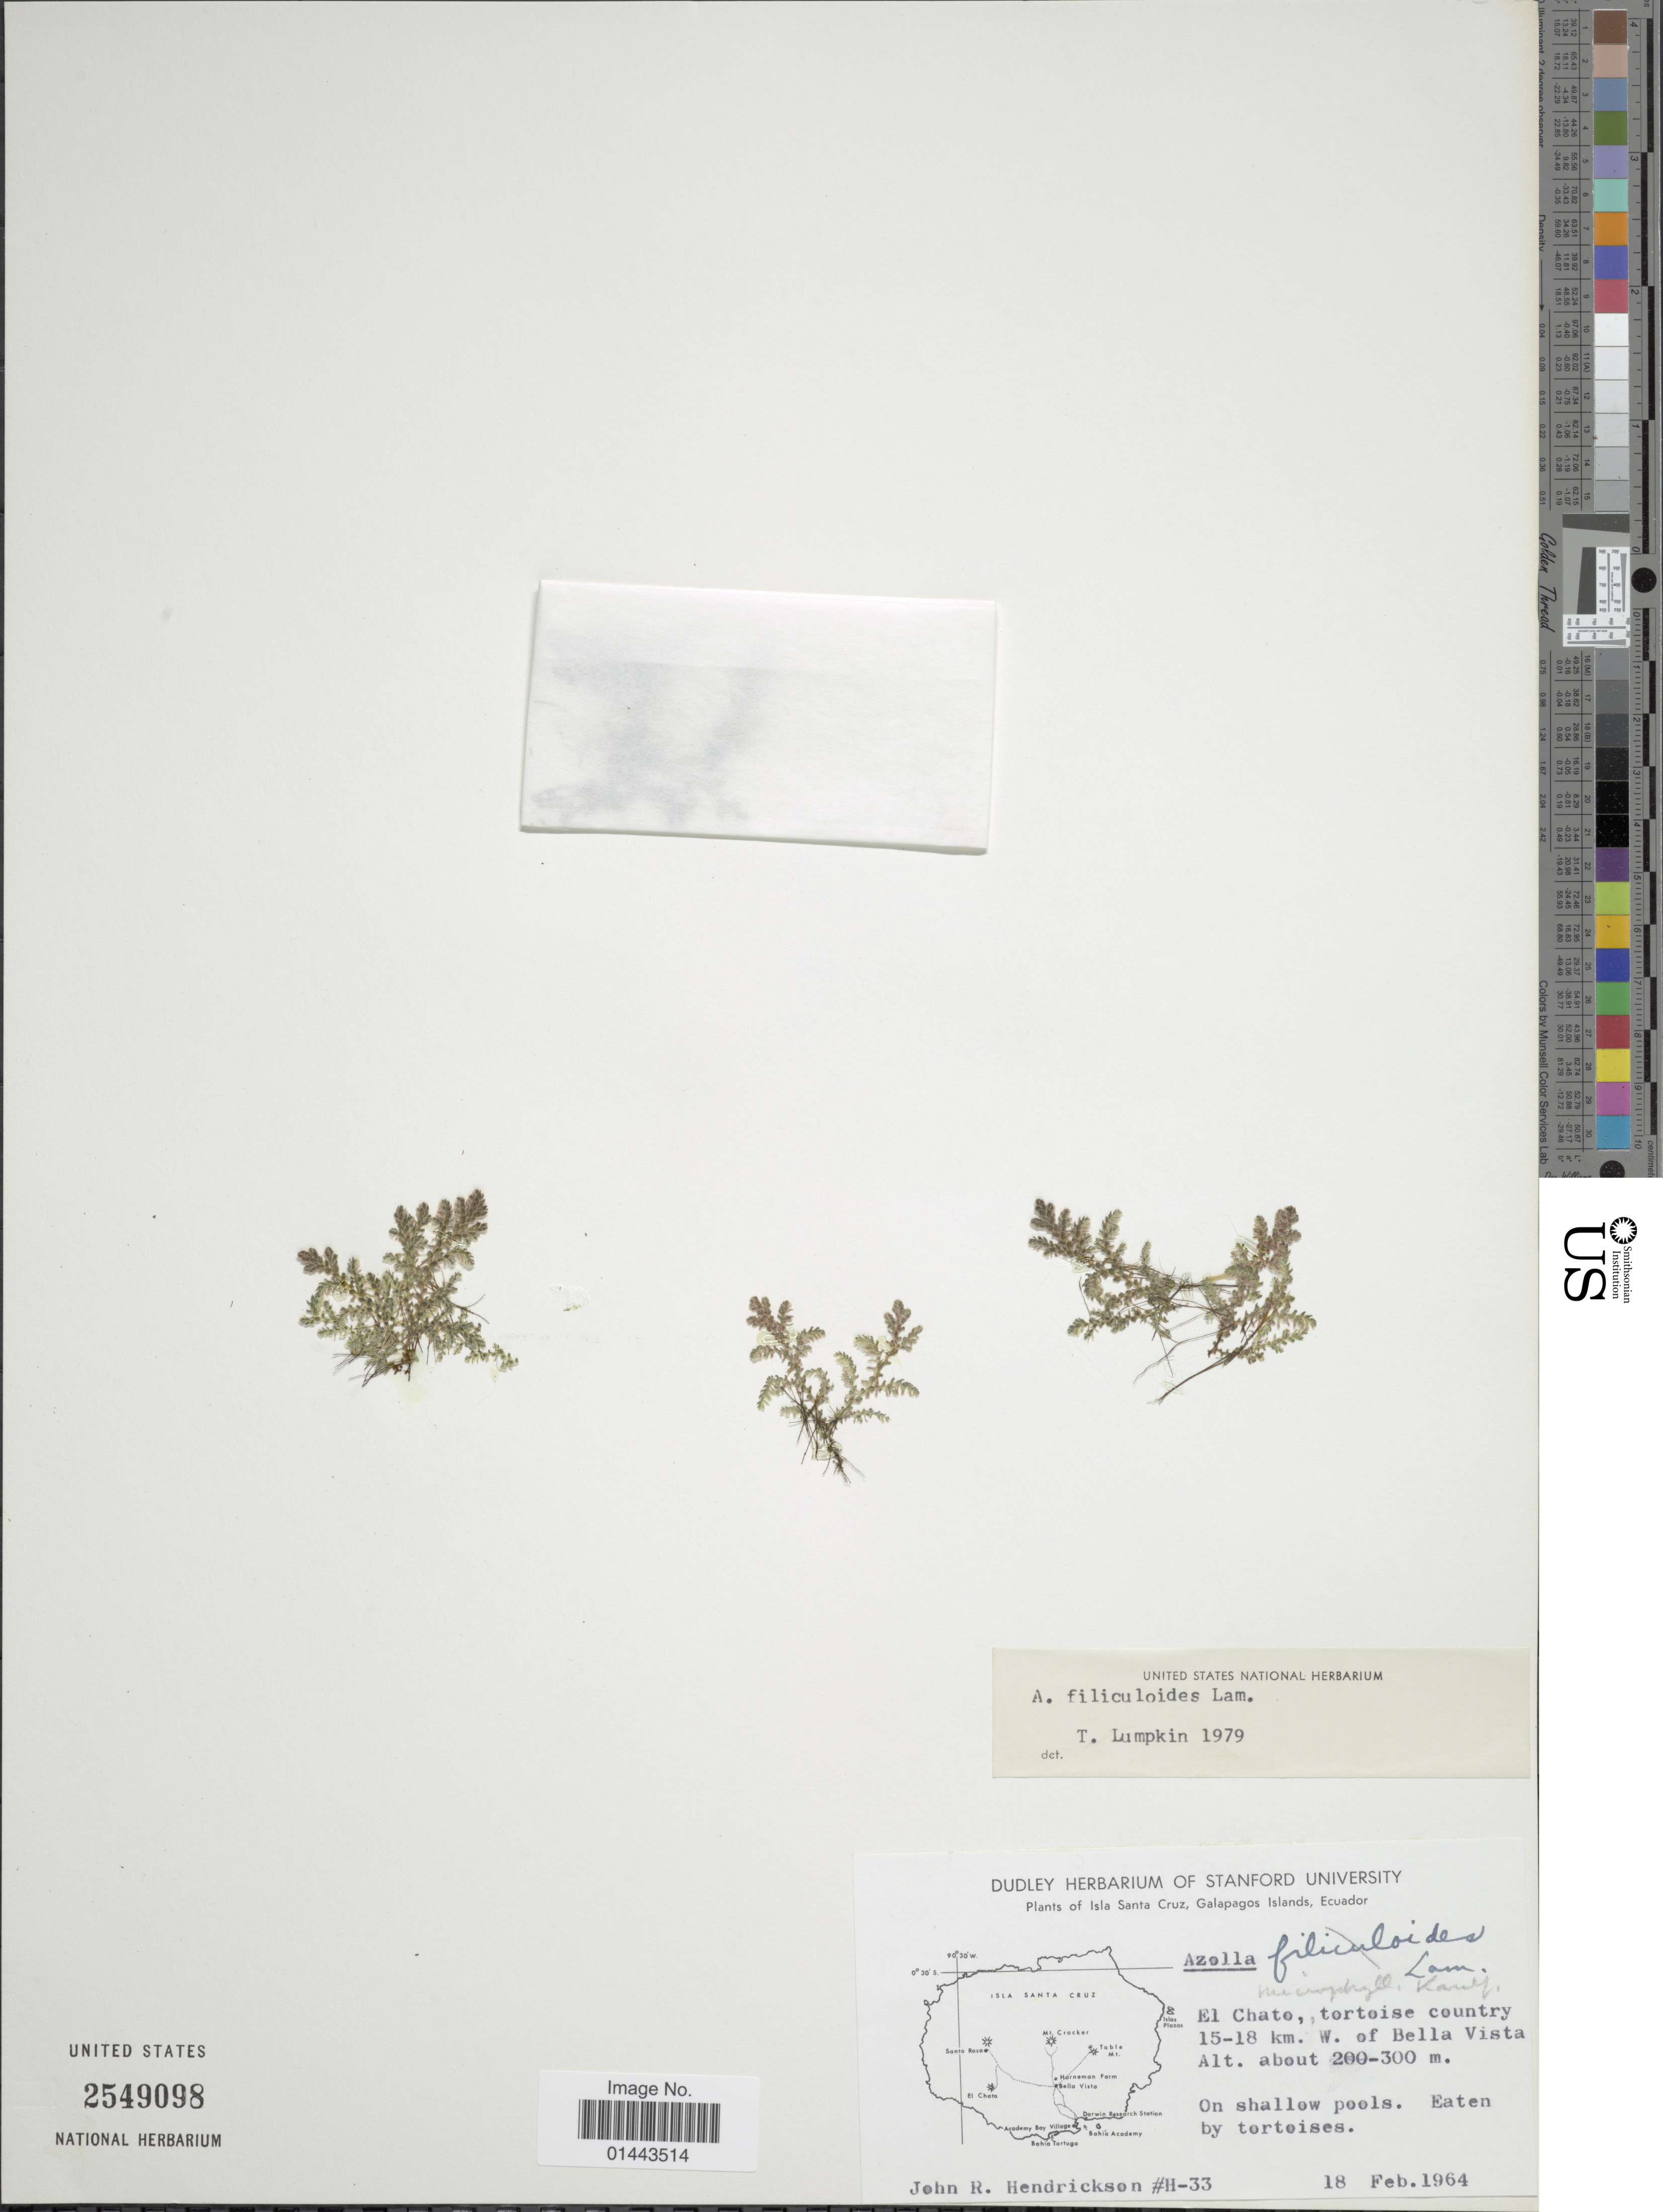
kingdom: Plantae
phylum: Tracheophyta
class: Polypodiopsida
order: Salviniales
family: Salviniaceae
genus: Azolla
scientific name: Azolla filiculoides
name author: Lam.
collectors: J. Hendrickson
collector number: H-33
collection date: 1964-02-18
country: Ecuador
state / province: Colón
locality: Isla Santa Cruz, Galapagos Islands. El Chato, tortoise country 15-18 km W. of Bella Vista. On shallow pools.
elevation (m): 200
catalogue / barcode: US 2549098